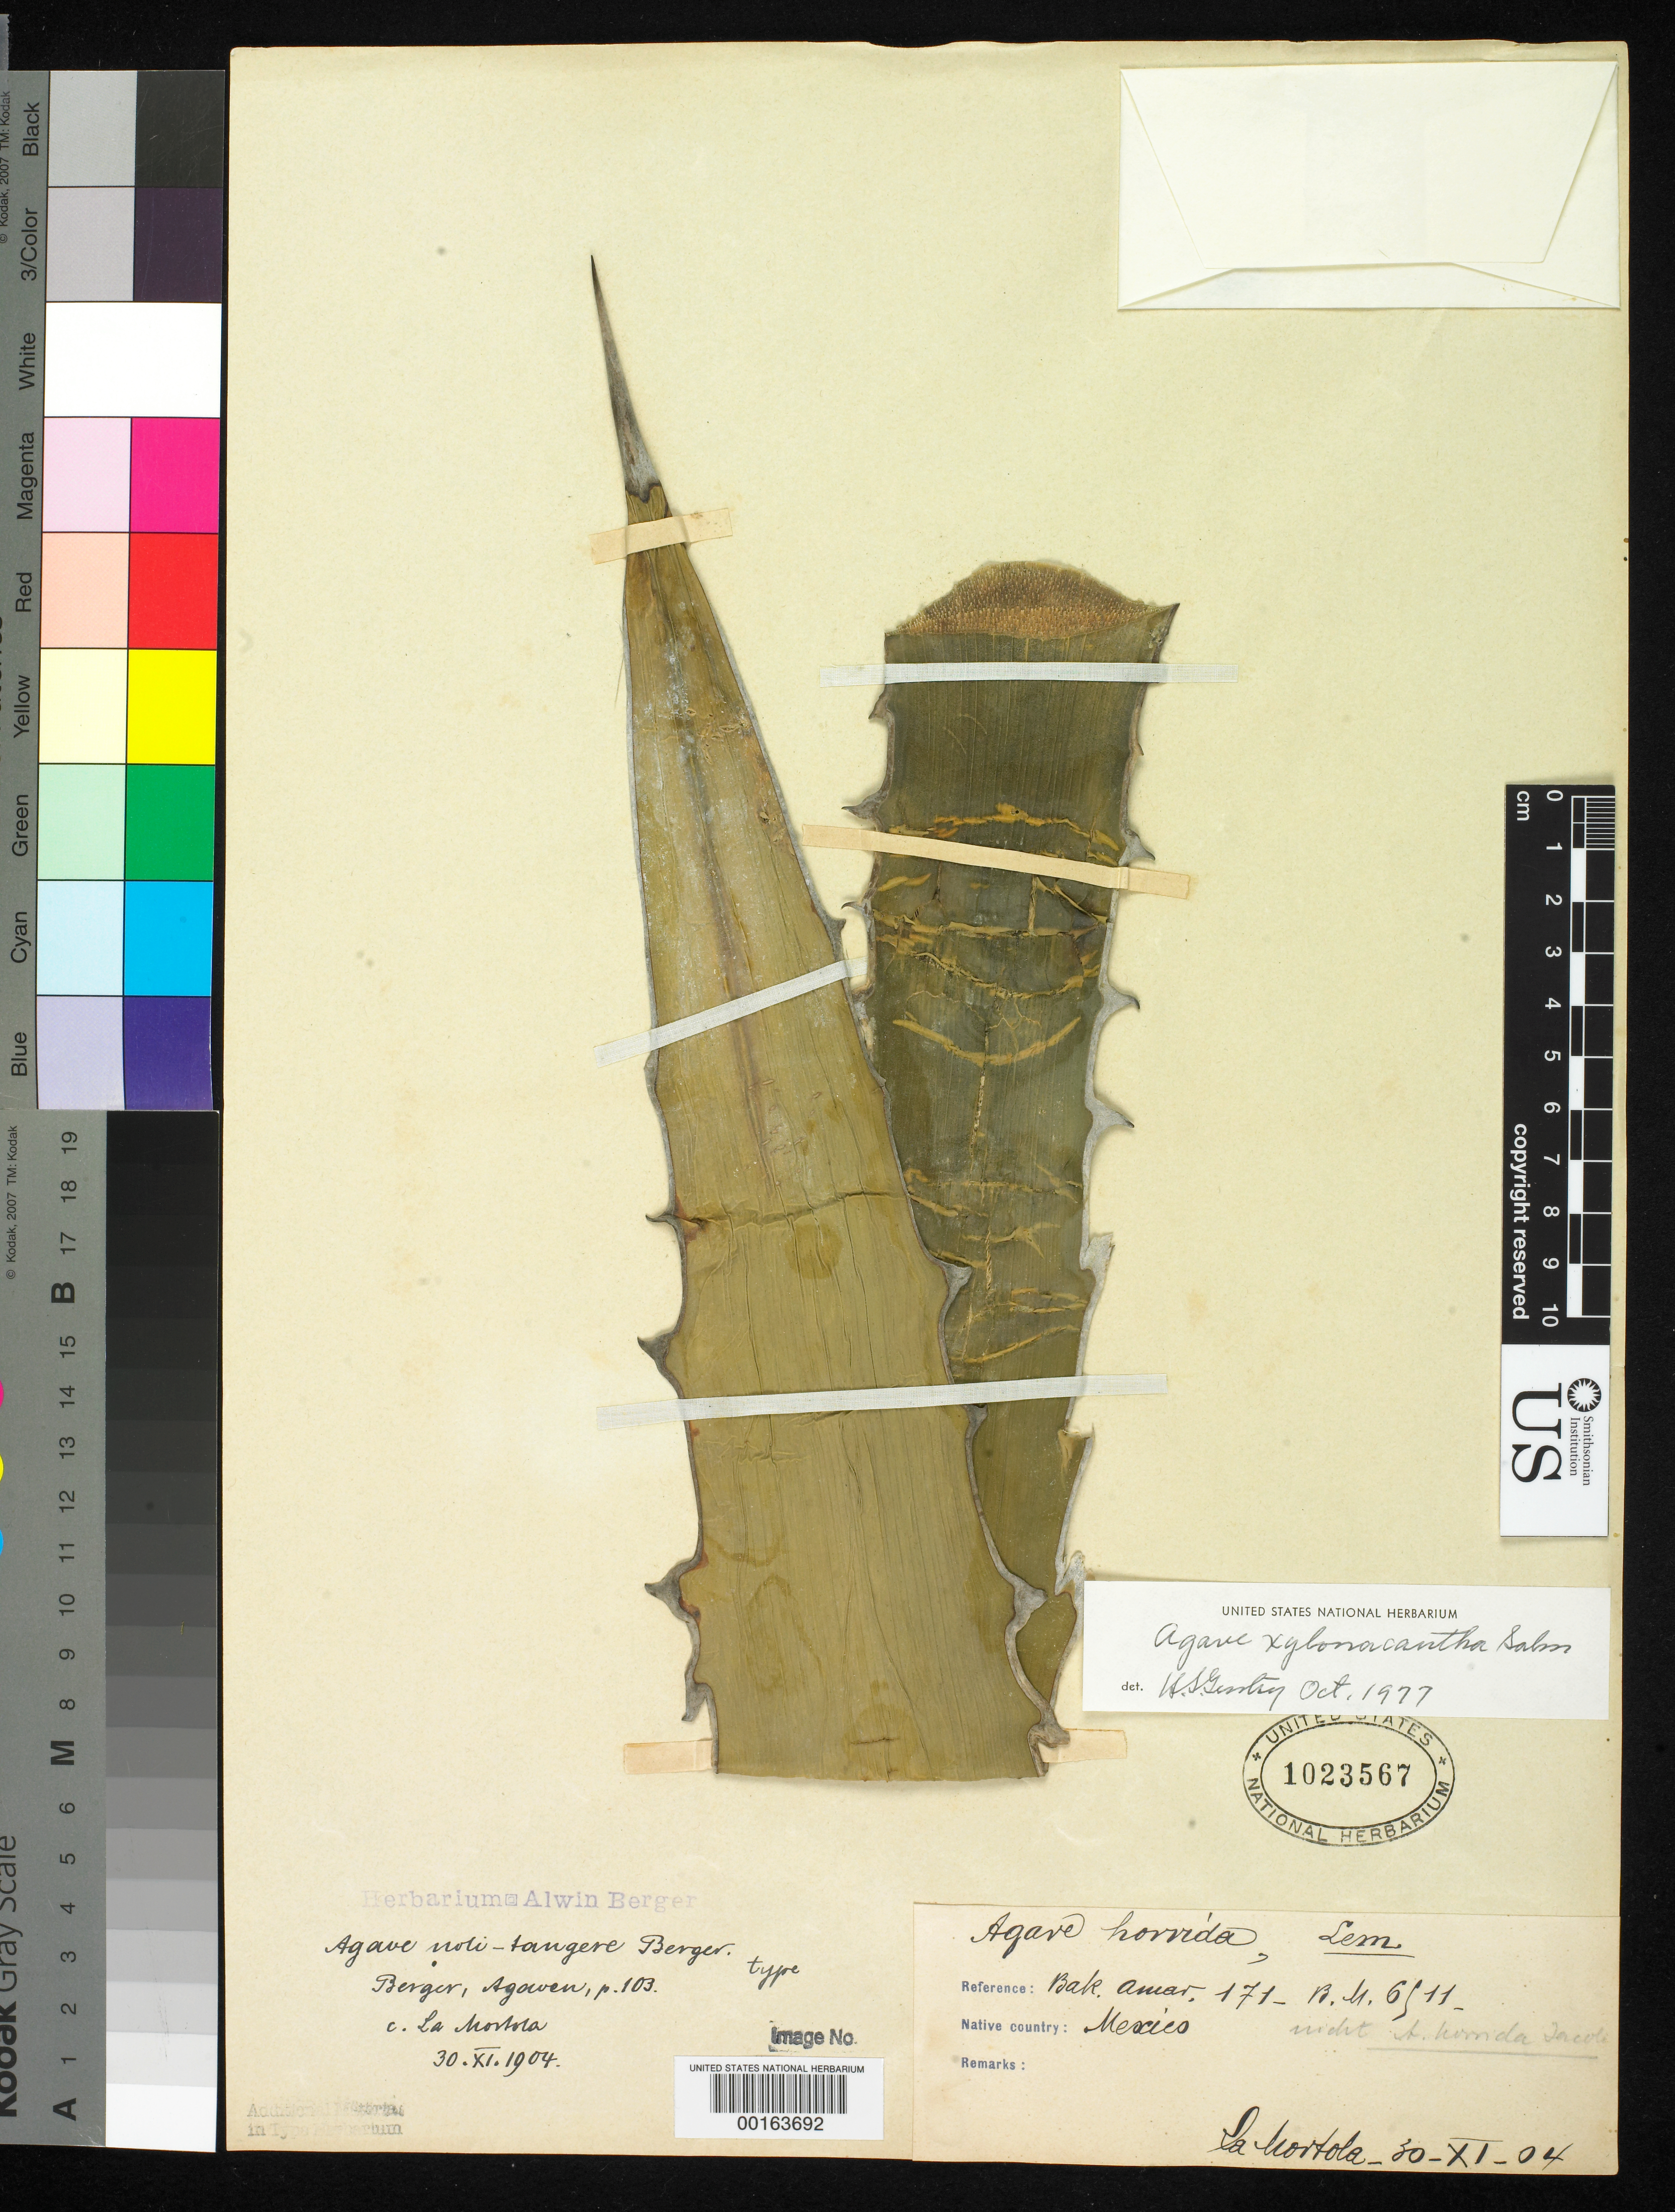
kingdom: Plantae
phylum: Tracheophyta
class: Liliopsida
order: Asparagales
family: Asparagaceae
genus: Agave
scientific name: Agave noli-tangere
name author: A. Berger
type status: Type Collection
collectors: ex herb. A. Berger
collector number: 103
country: Mexico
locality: E of Monserrat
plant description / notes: Received la mortola gardens, ventimiglia, liguria, italy, 30 nov 1904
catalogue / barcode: US 1023567